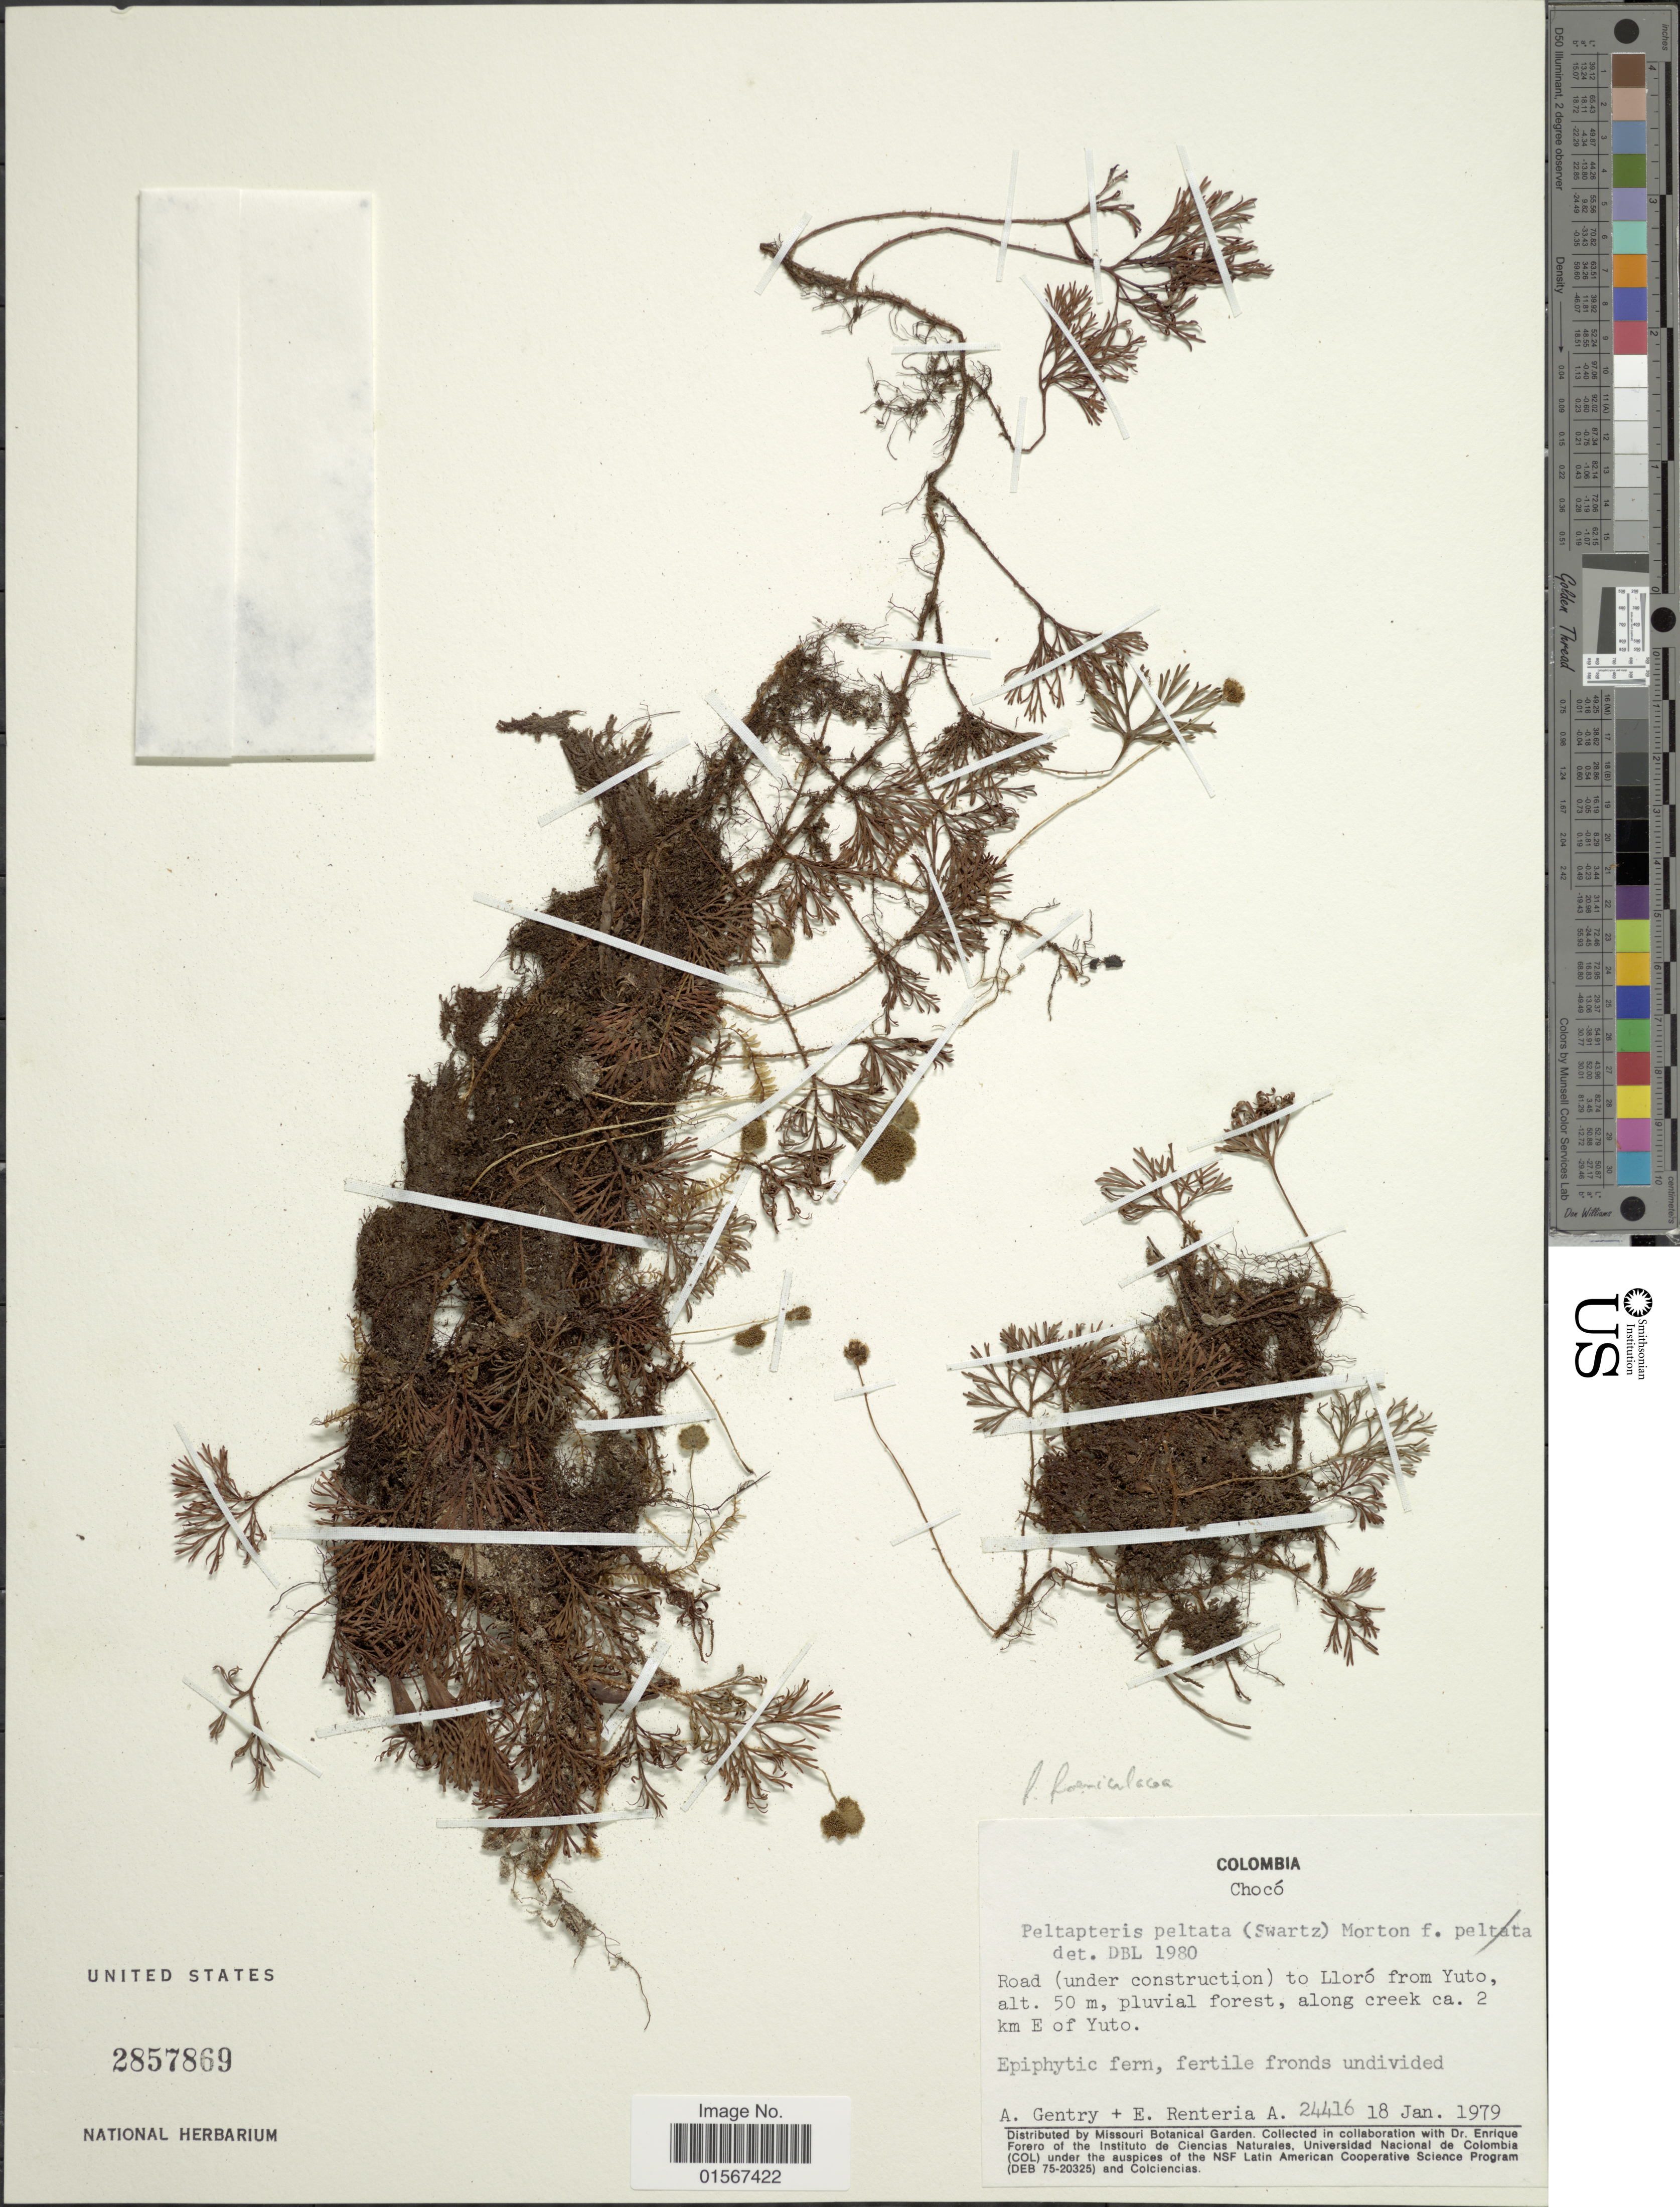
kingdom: Plantae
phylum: Tracheophyta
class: Polypodiopsida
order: Polypodiales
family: Dryopteridaceae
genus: Elaphoglossum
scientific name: Elaphoglossum peltatum f. peltatum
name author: (Sw.) Urb.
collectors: A. H. Gentry & E. Renteria A.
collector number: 24416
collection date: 1979-01-18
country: Colombia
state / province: Chocó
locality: Colombia, Chocó, road (under construction) to Lloró from Yuto, along creek ca. 2 km E of Yuto.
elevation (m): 50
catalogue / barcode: US 2857869